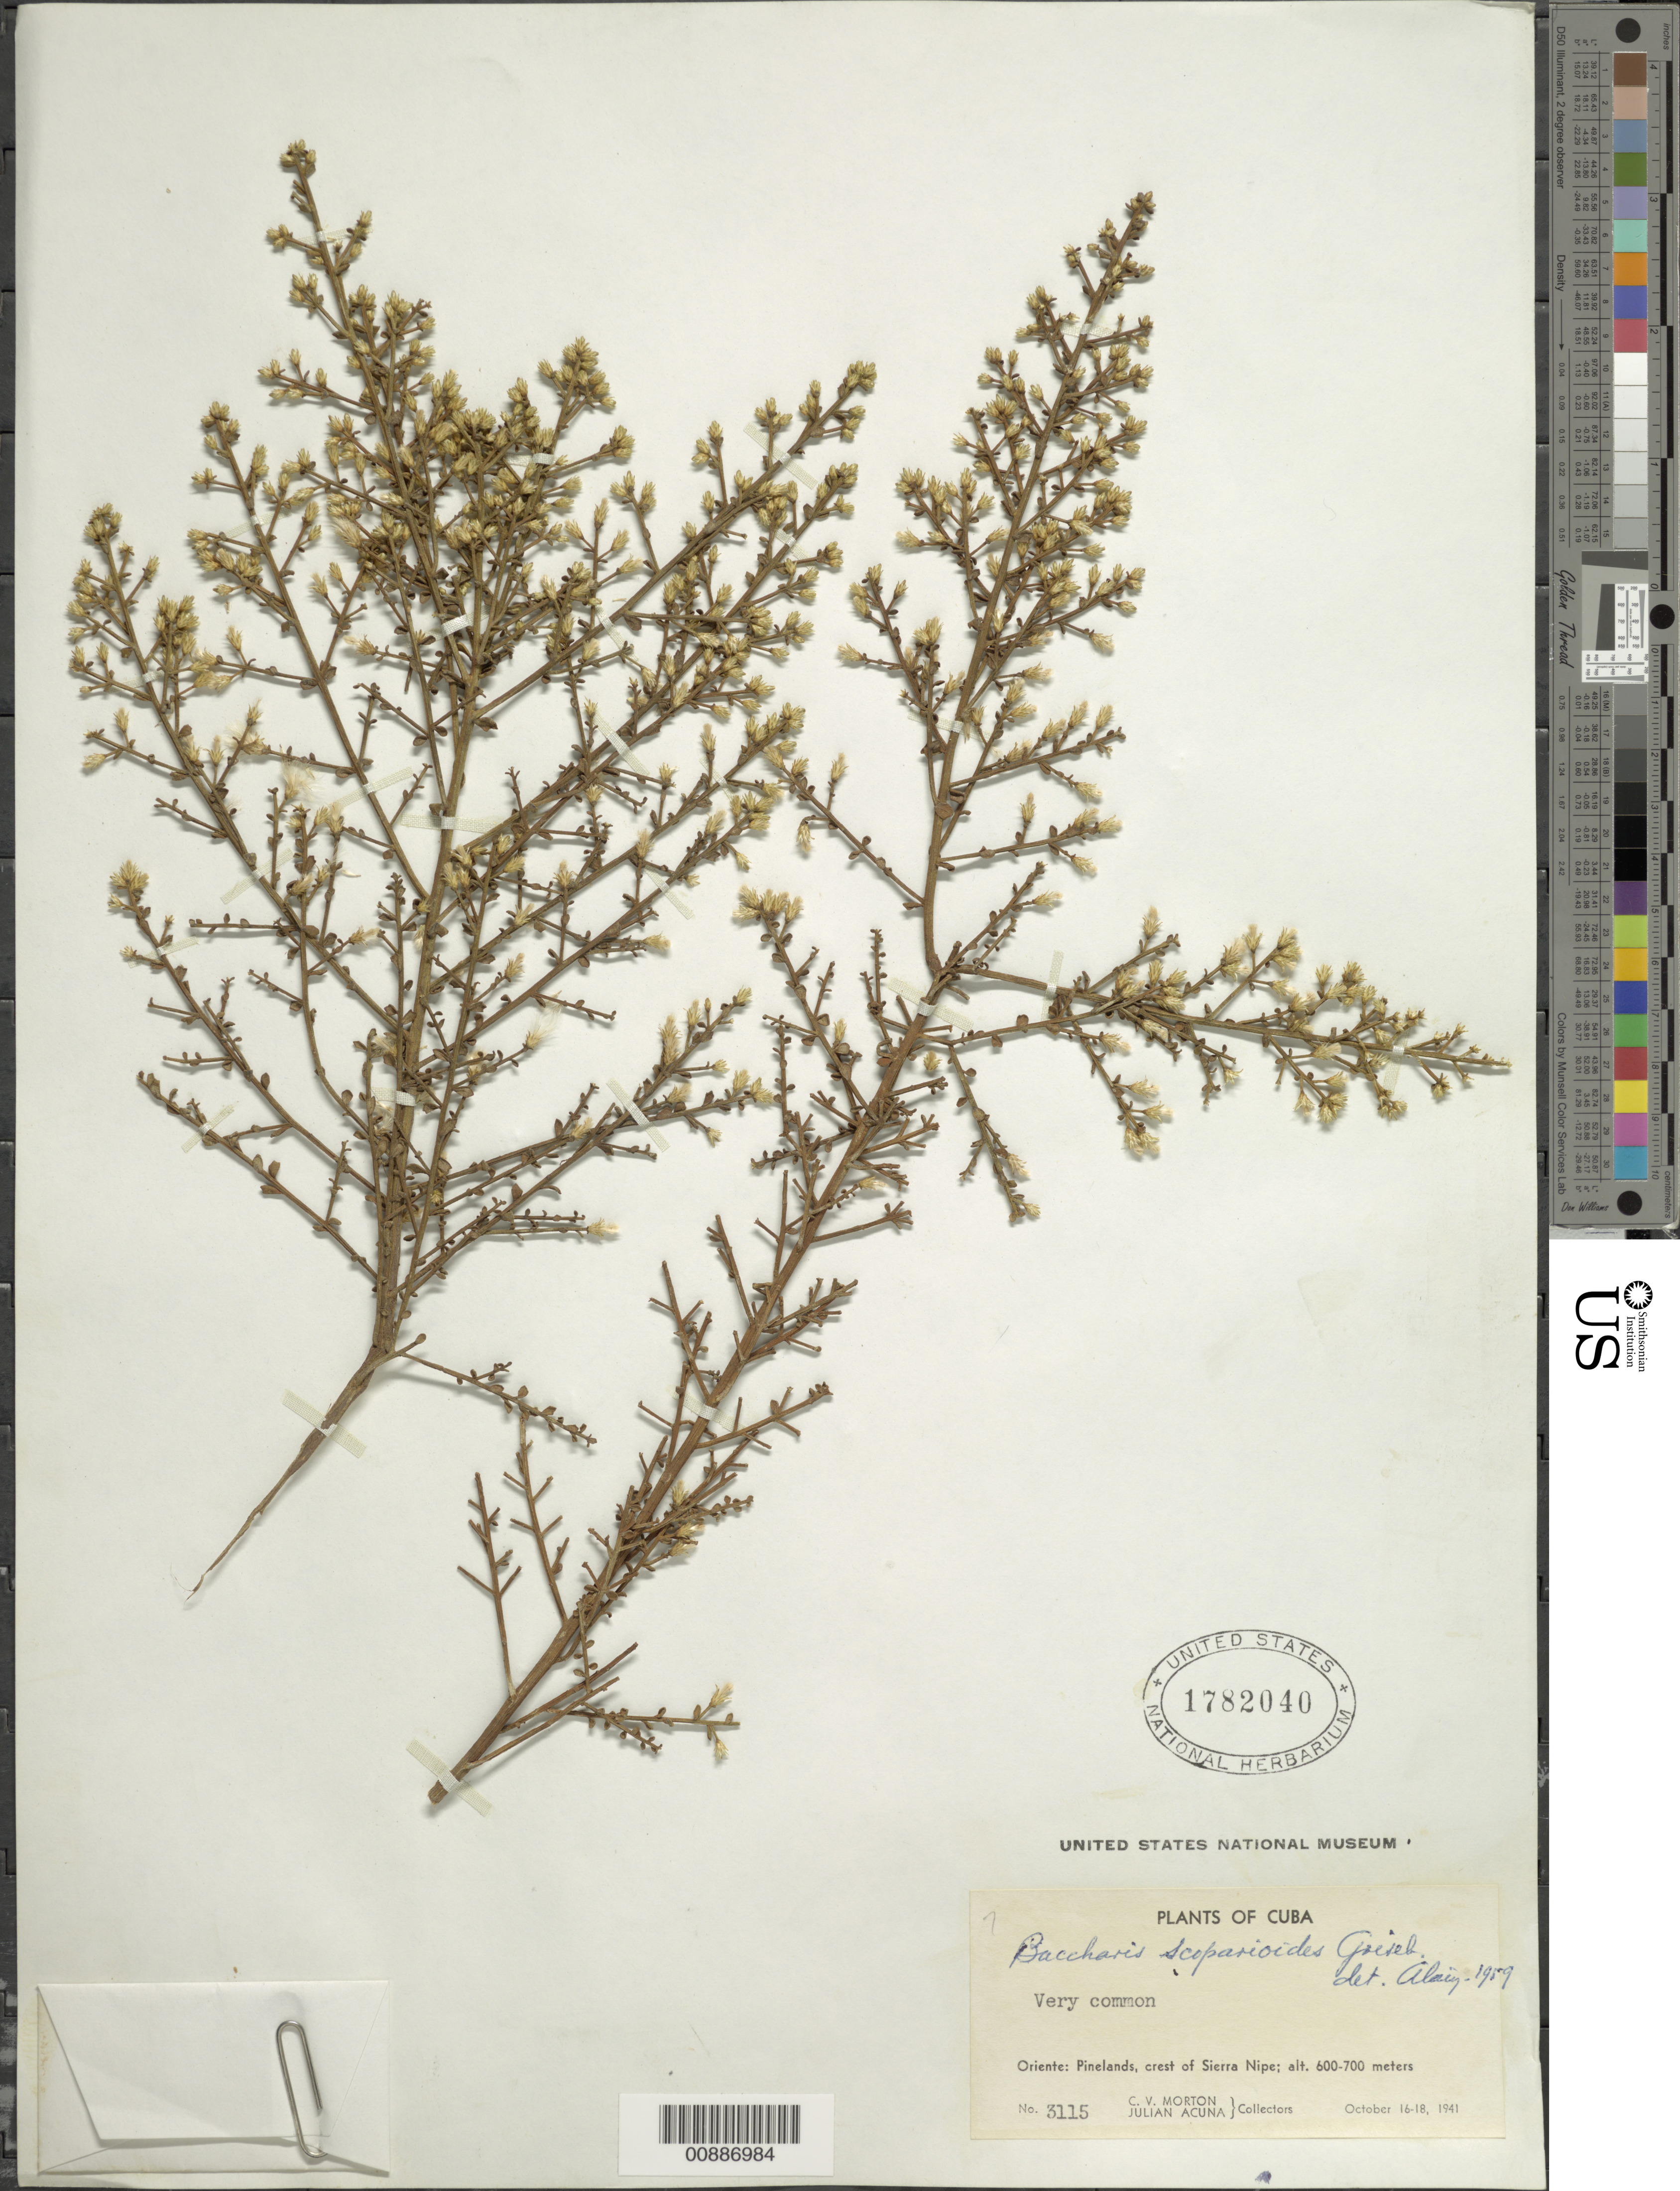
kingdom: Plantae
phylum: Tracheophyta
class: Magnoliopsida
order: Asterales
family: Asteraceae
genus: Baccharis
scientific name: Baccharis scoparioides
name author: Griseb.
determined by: Liogier, Alain H.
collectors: C. V. Morton & J. Acuña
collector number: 3115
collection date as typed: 16 Oct 1941 to 18 Oct 1941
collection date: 1941-10-16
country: Cuba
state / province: Oriente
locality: Crest of Sierra Nipe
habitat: Pinelands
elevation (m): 600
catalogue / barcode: US 1782040